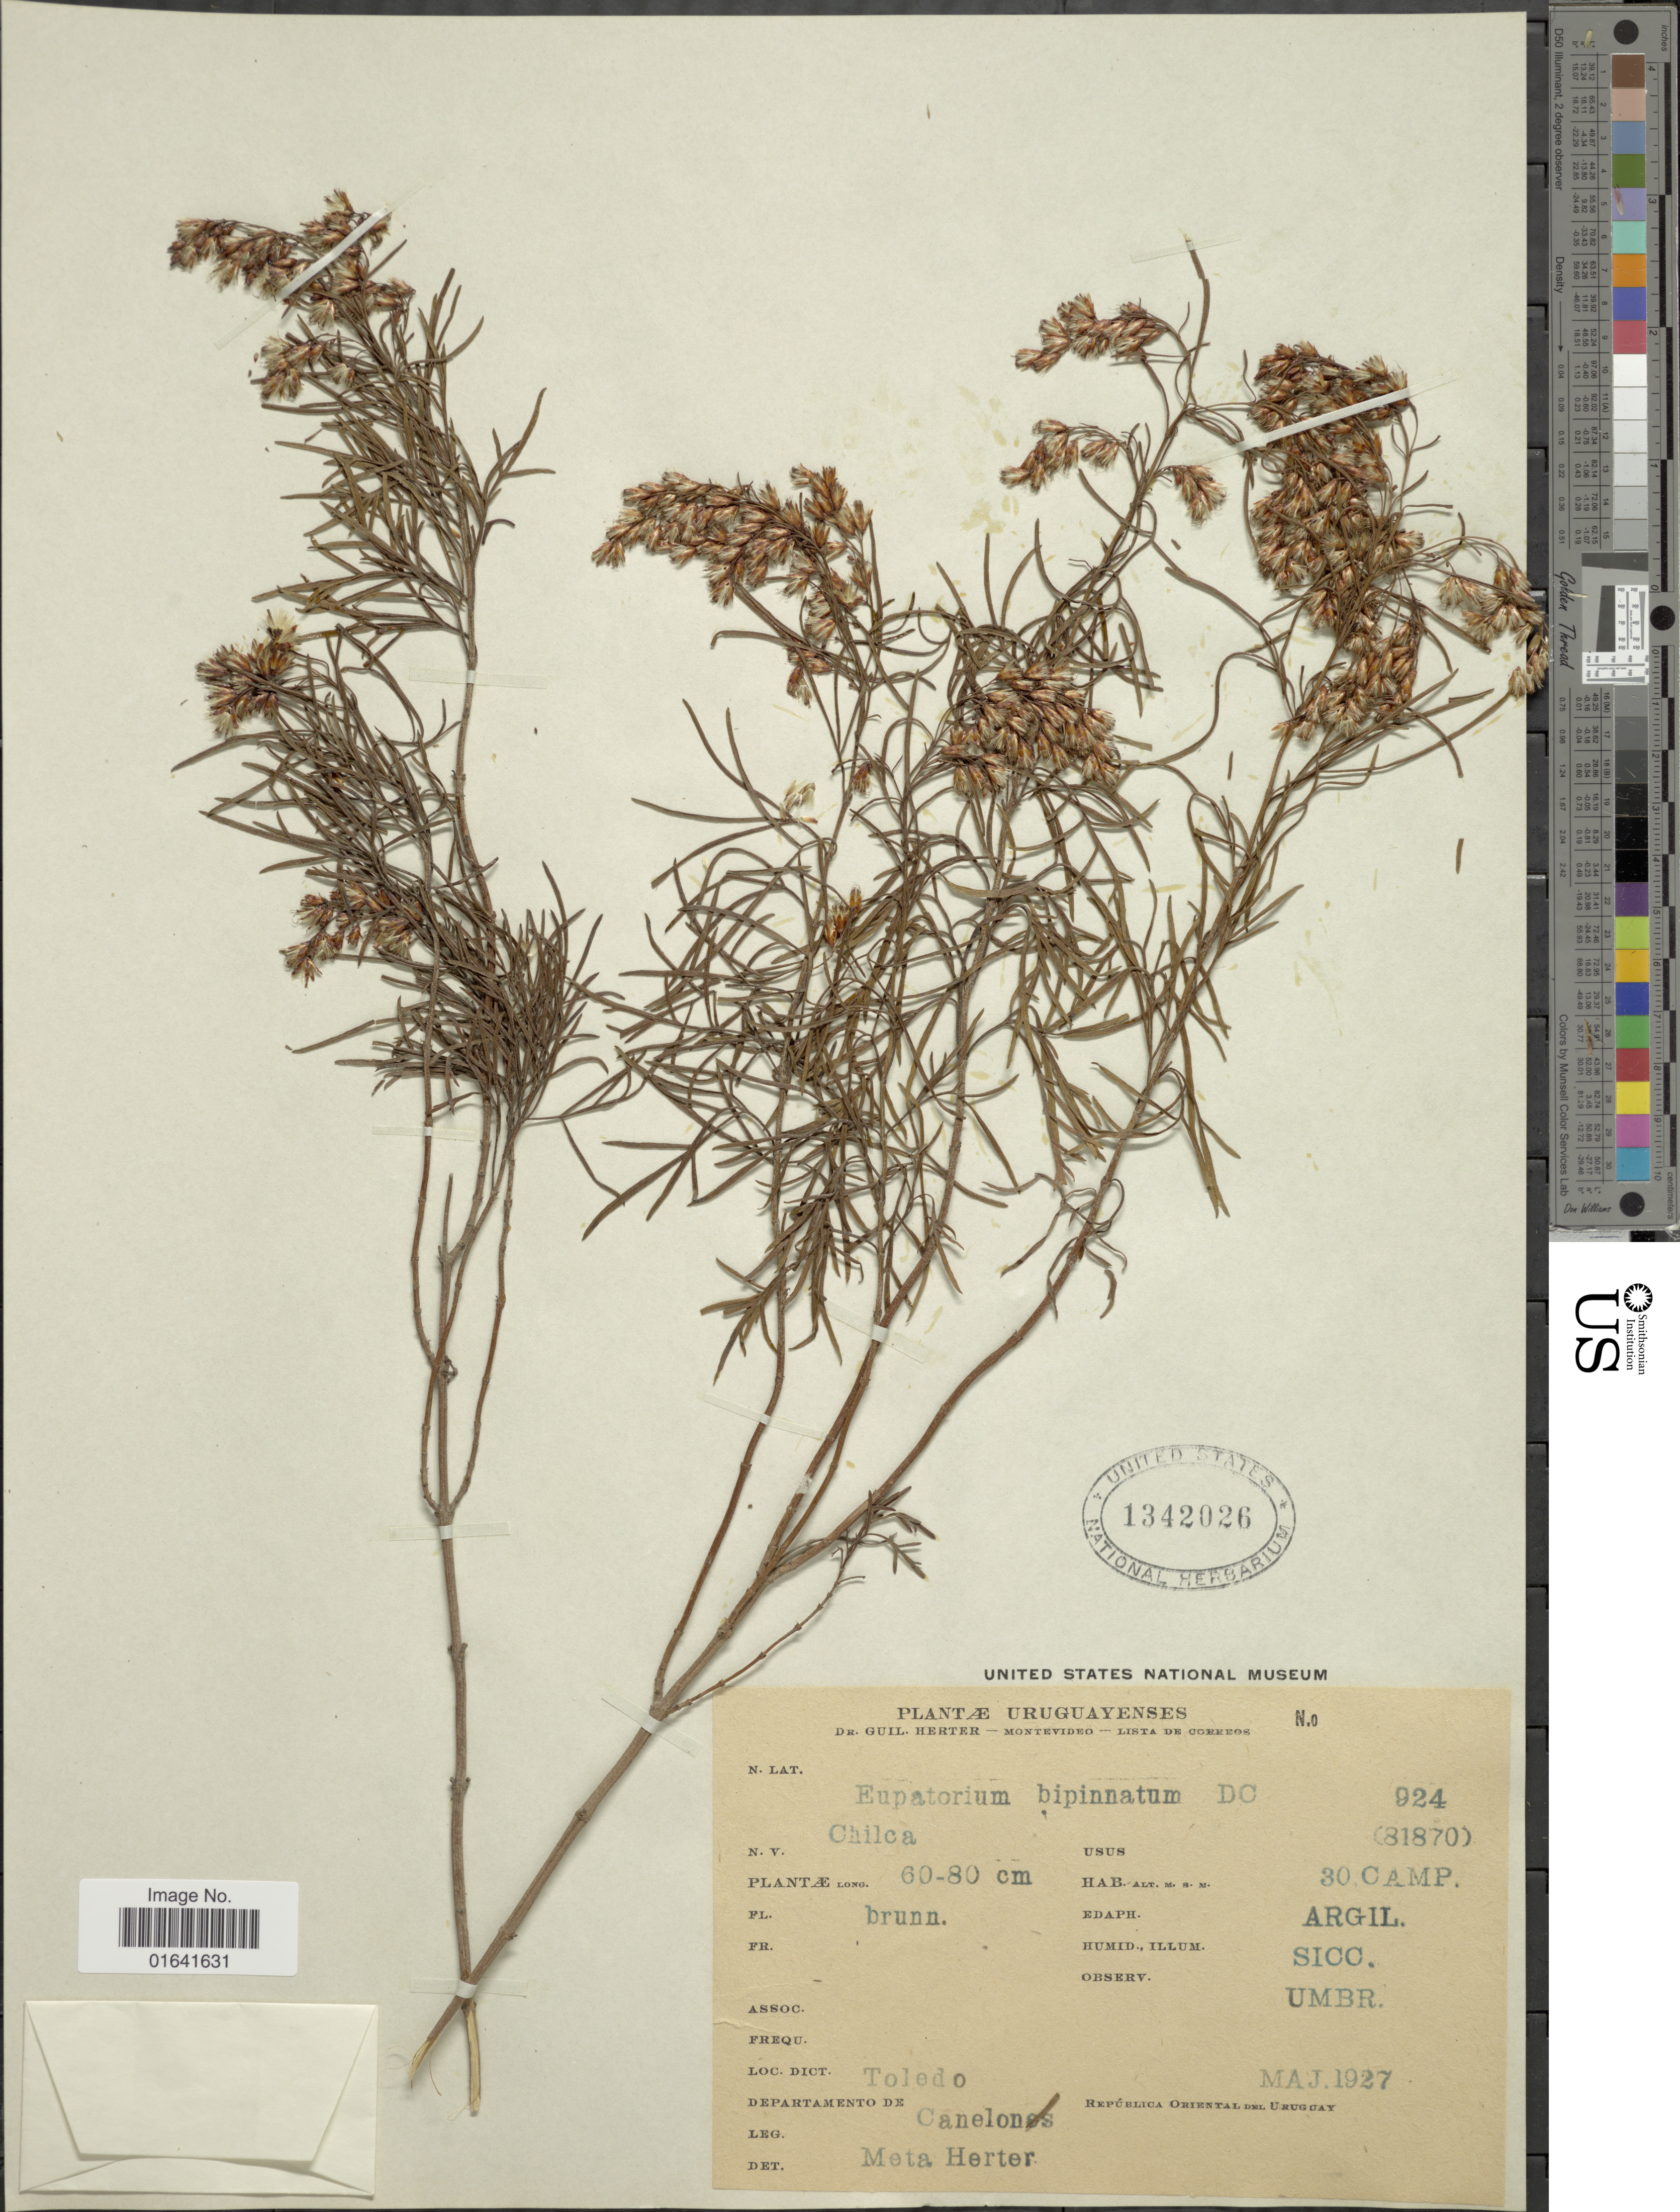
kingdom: Plantae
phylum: Tracheophyta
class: Magnoliopsida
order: Asterales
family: Asteraceae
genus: Acanthostyles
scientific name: Acanthostyles buniifolius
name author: (Hook. & Arn.) R.M. King & H. Rob.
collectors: Meta & Herter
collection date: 1927-05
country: Uruguay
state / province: Canelones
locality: Toledo, Departamento de Canelones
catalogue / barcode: US 1342026